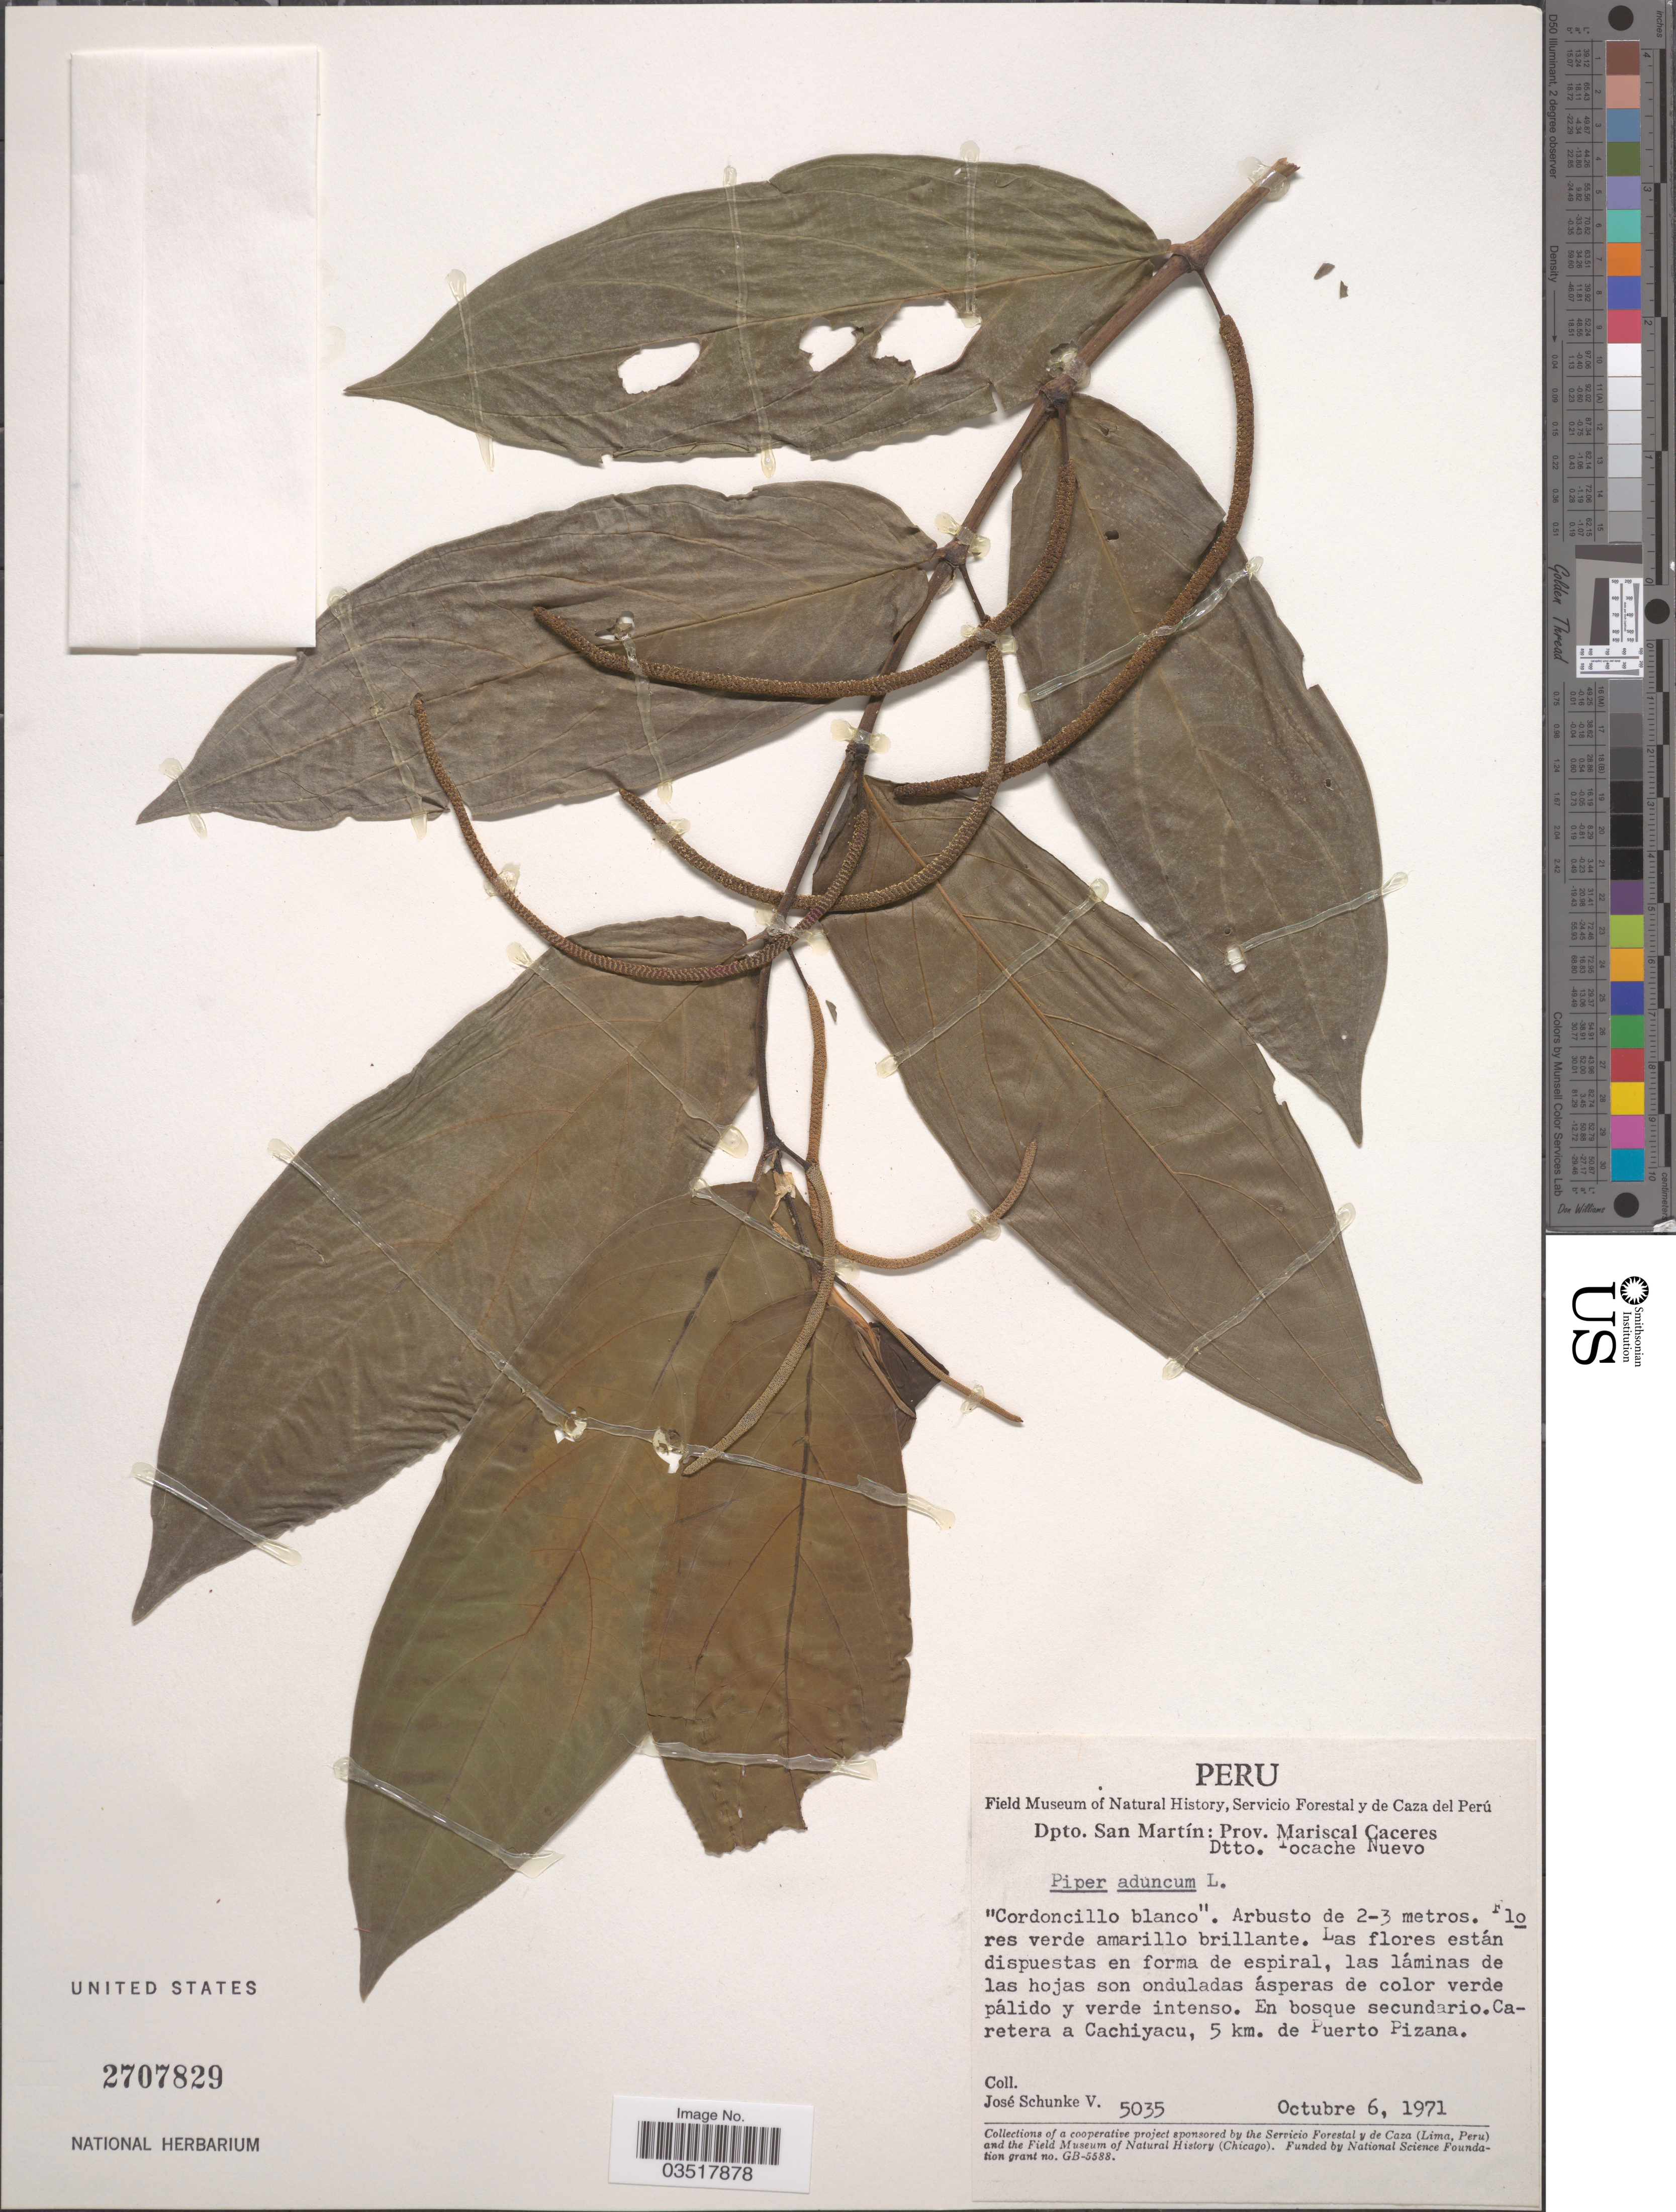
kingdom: Plantae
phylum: Tracheophyta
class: Magnoliopsida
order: Piperales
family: Piperaceae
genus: Piper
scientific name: Piper aduncum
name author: L.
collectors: J. Schunke Vigo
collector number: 5035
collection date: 1971-10-06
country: Peru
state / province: San Martín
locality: Dpto. San Martín: Prov. Mariscal Caceres. Dtto. Tocache Nuevo. En bosque secundario. Caretera a Cachiyacu, 5 km. de Puerto Pizana.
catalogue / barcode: US 2707829